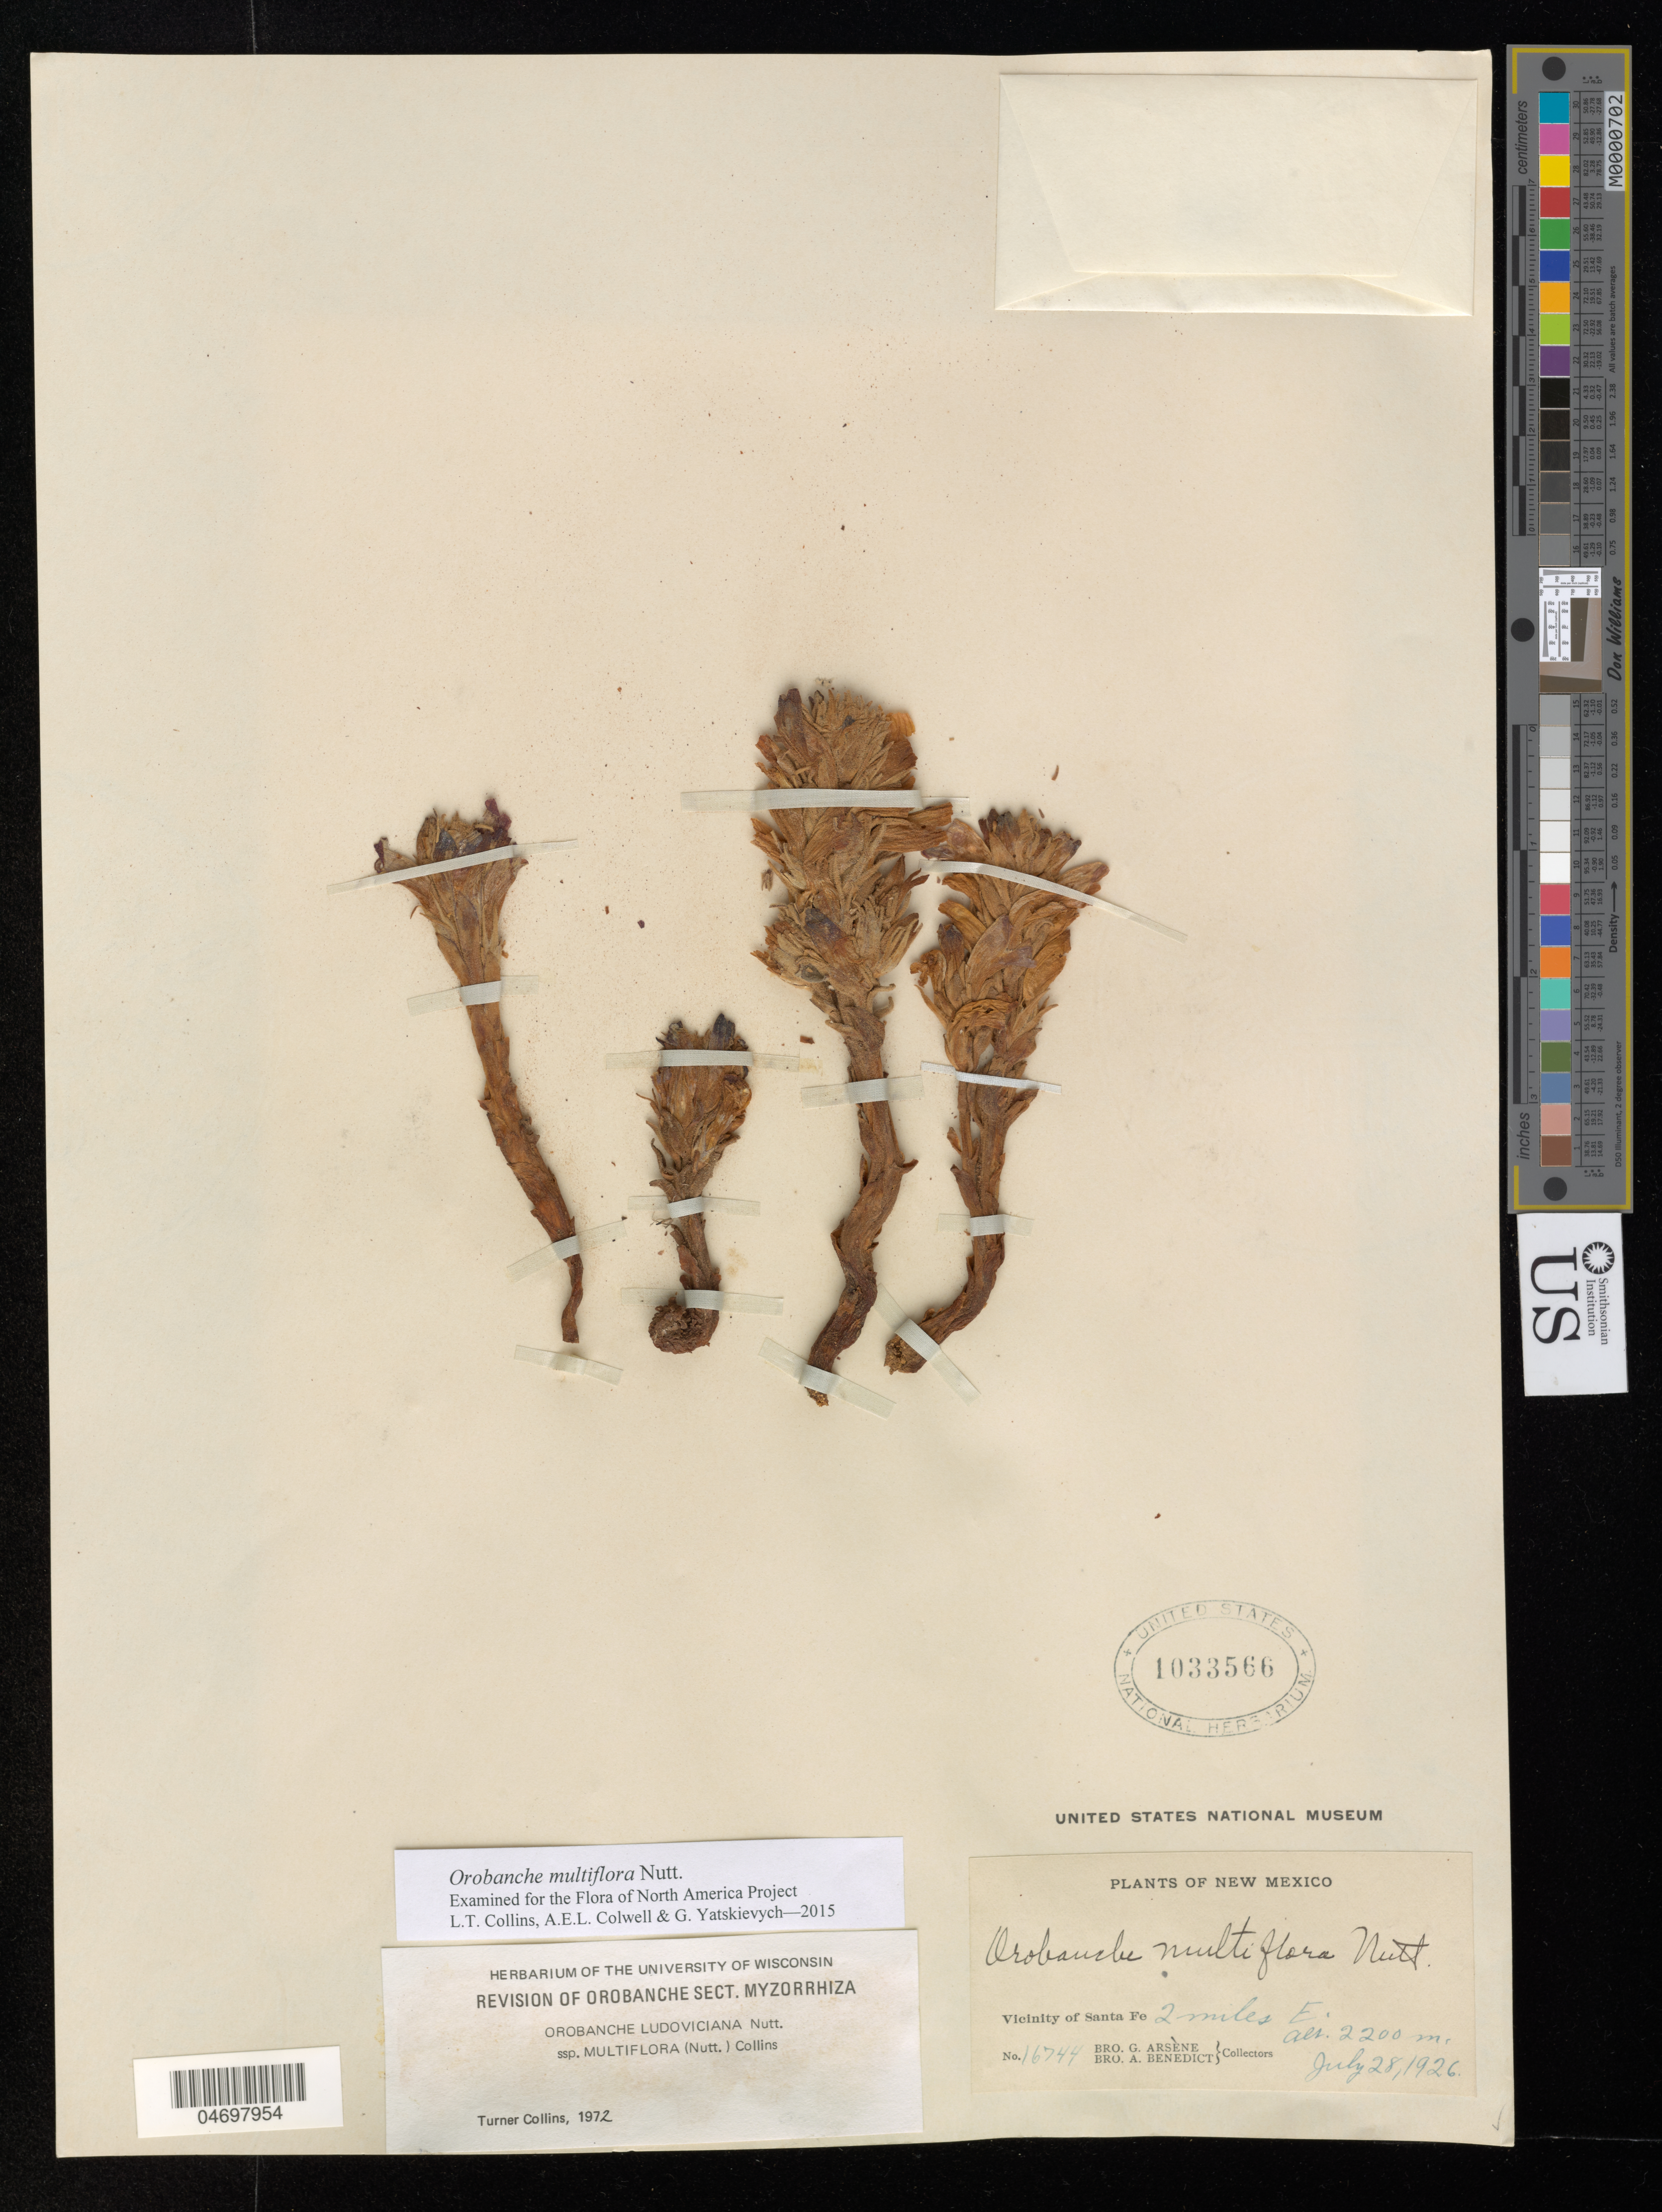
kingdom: Plantae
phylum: Tracheophyta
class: Magnoliopsida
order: Lamiales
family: Orobanchaceae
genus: Orobanche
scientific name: Orobanche multiflora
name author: Nutt.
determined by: Collins, L. T.; Colwell, A. E.; Yatskievych, G. A.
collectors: Bro. G. Arsène & Bro. Benedict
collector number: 16744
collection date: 1926-07-28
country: United States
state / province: New Mexico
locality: Vicinity of Santa Fe, 2 miles East.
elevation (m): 2200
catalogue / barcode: US 1033566